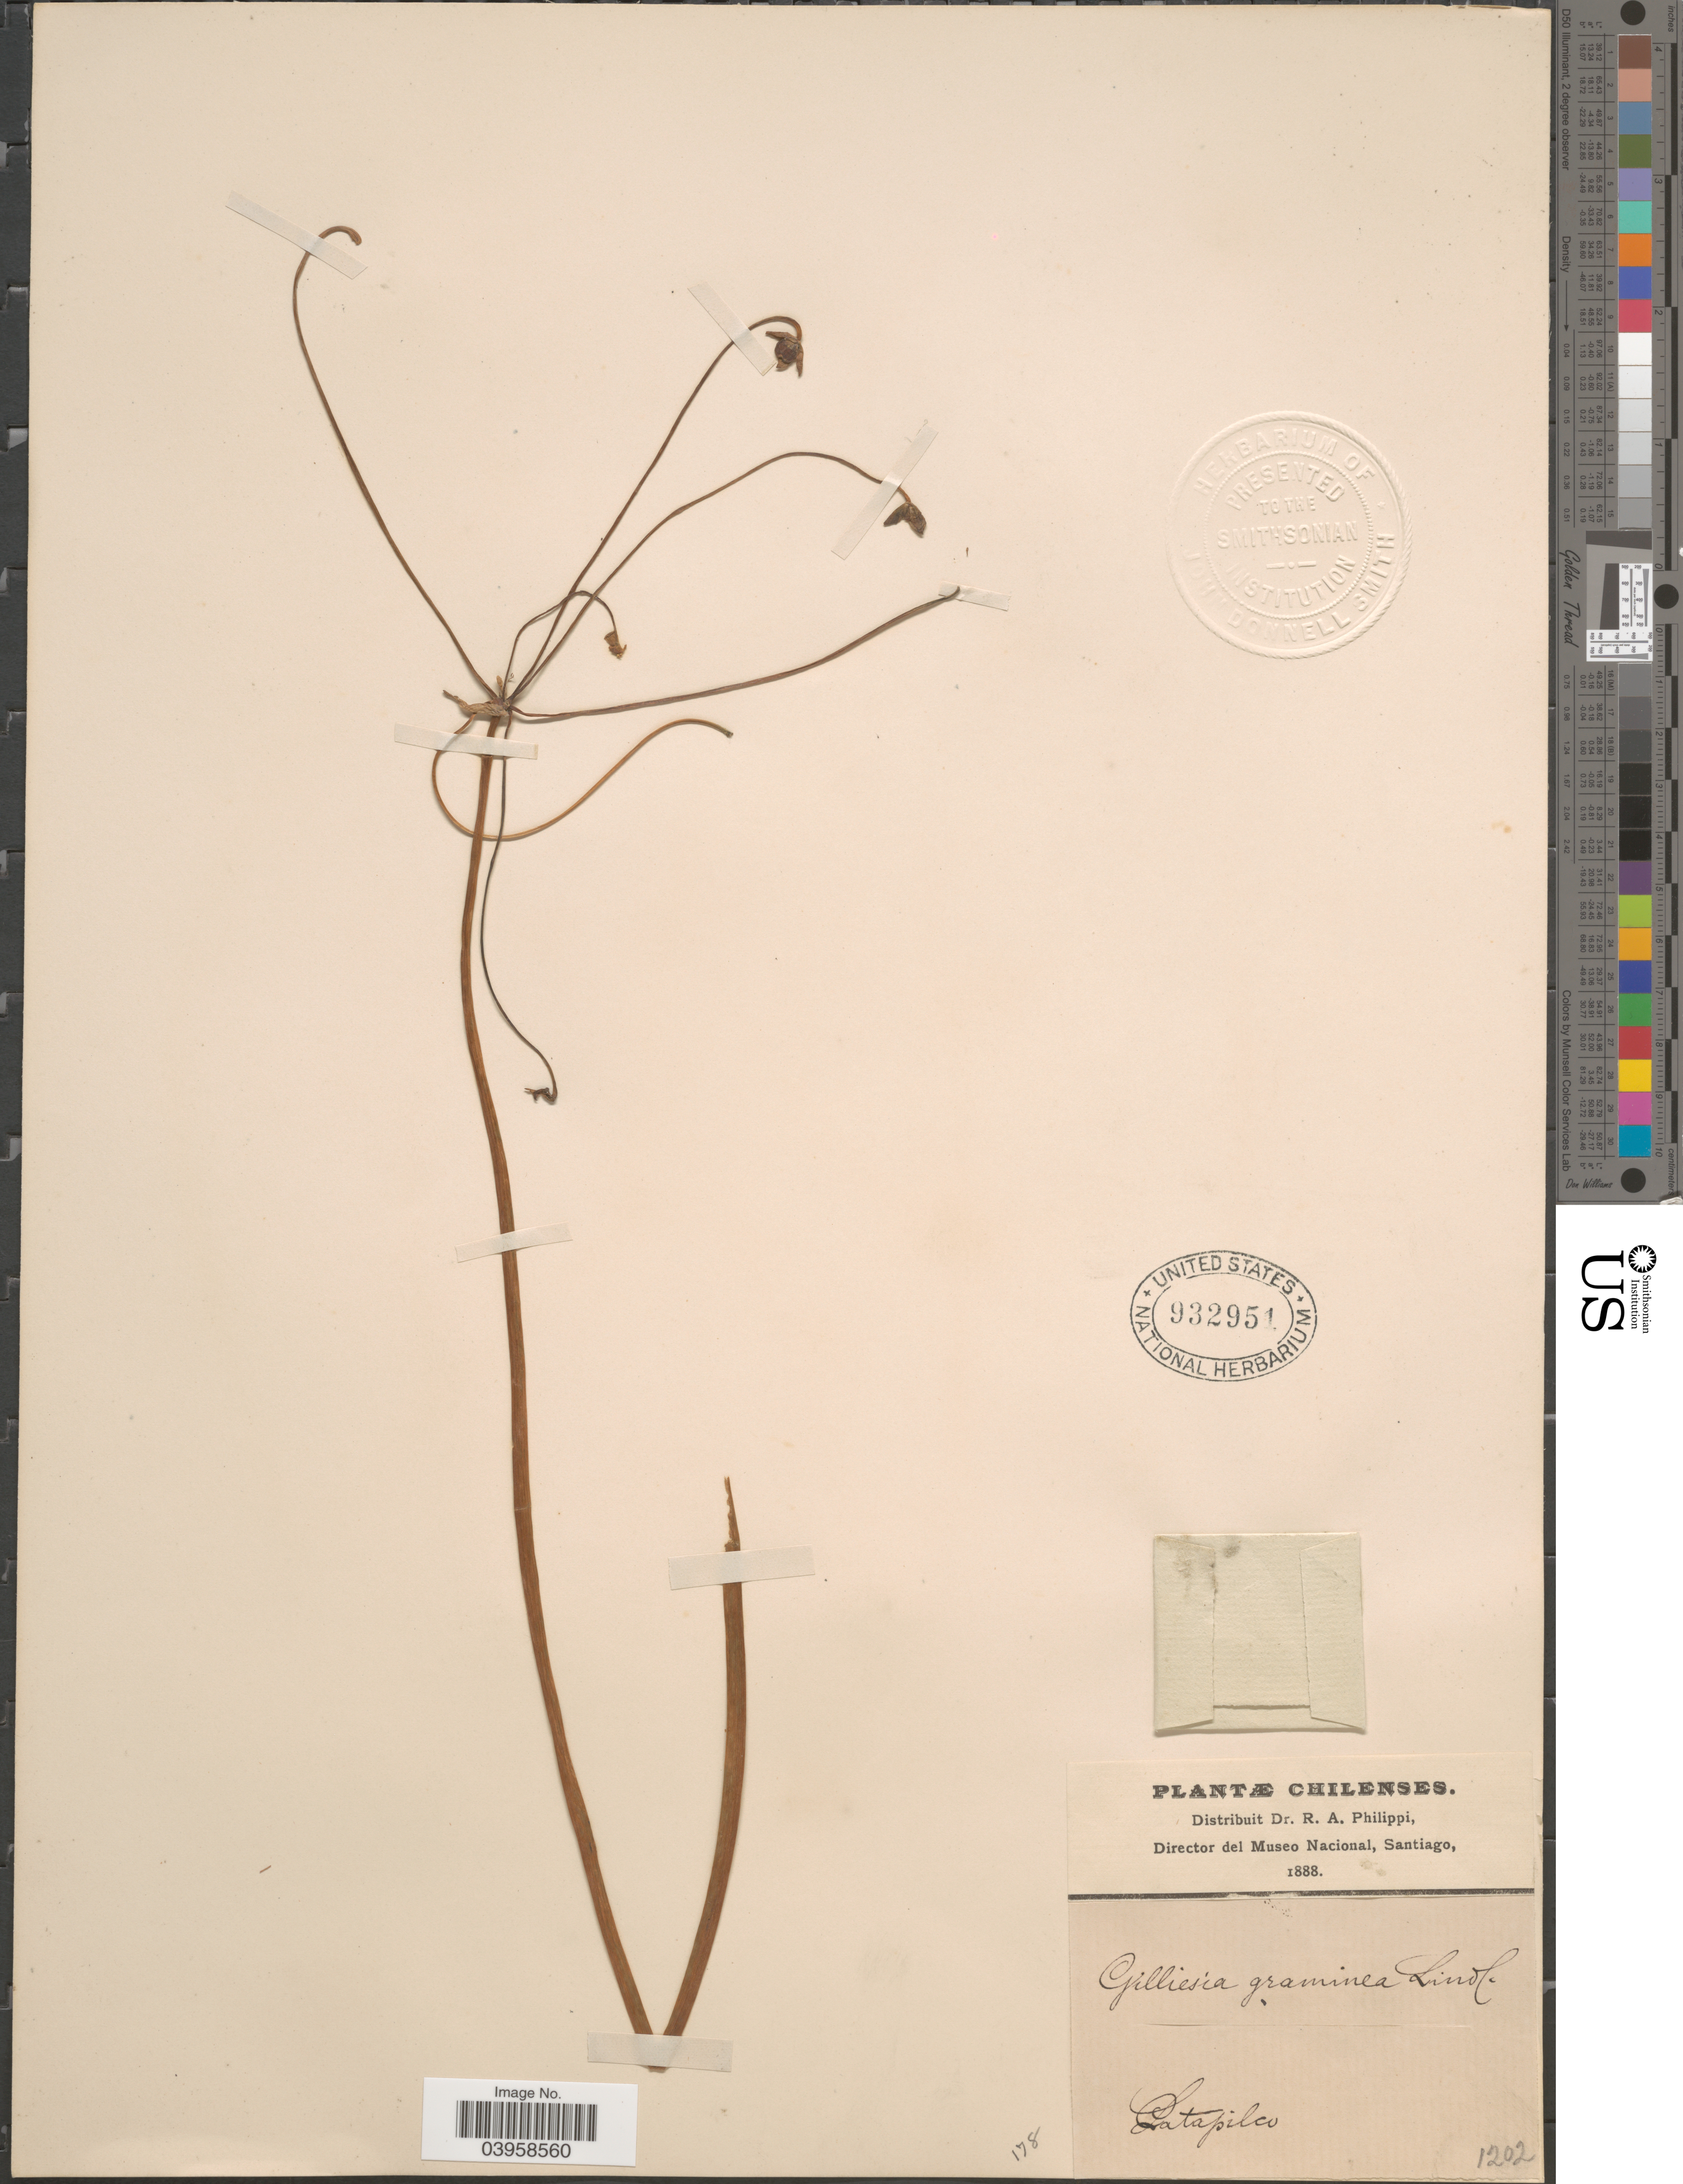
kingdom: Plantae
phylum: Tracheophyta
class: Liliopsida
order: Asparagales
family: Amaryllidaceae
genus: Gilliesia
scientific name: Gilliesia graminea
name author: Lindl.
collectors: ex. herb. R.A. Philippi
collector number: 1202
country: Chile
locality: Catapilco.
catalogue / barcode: US 932951